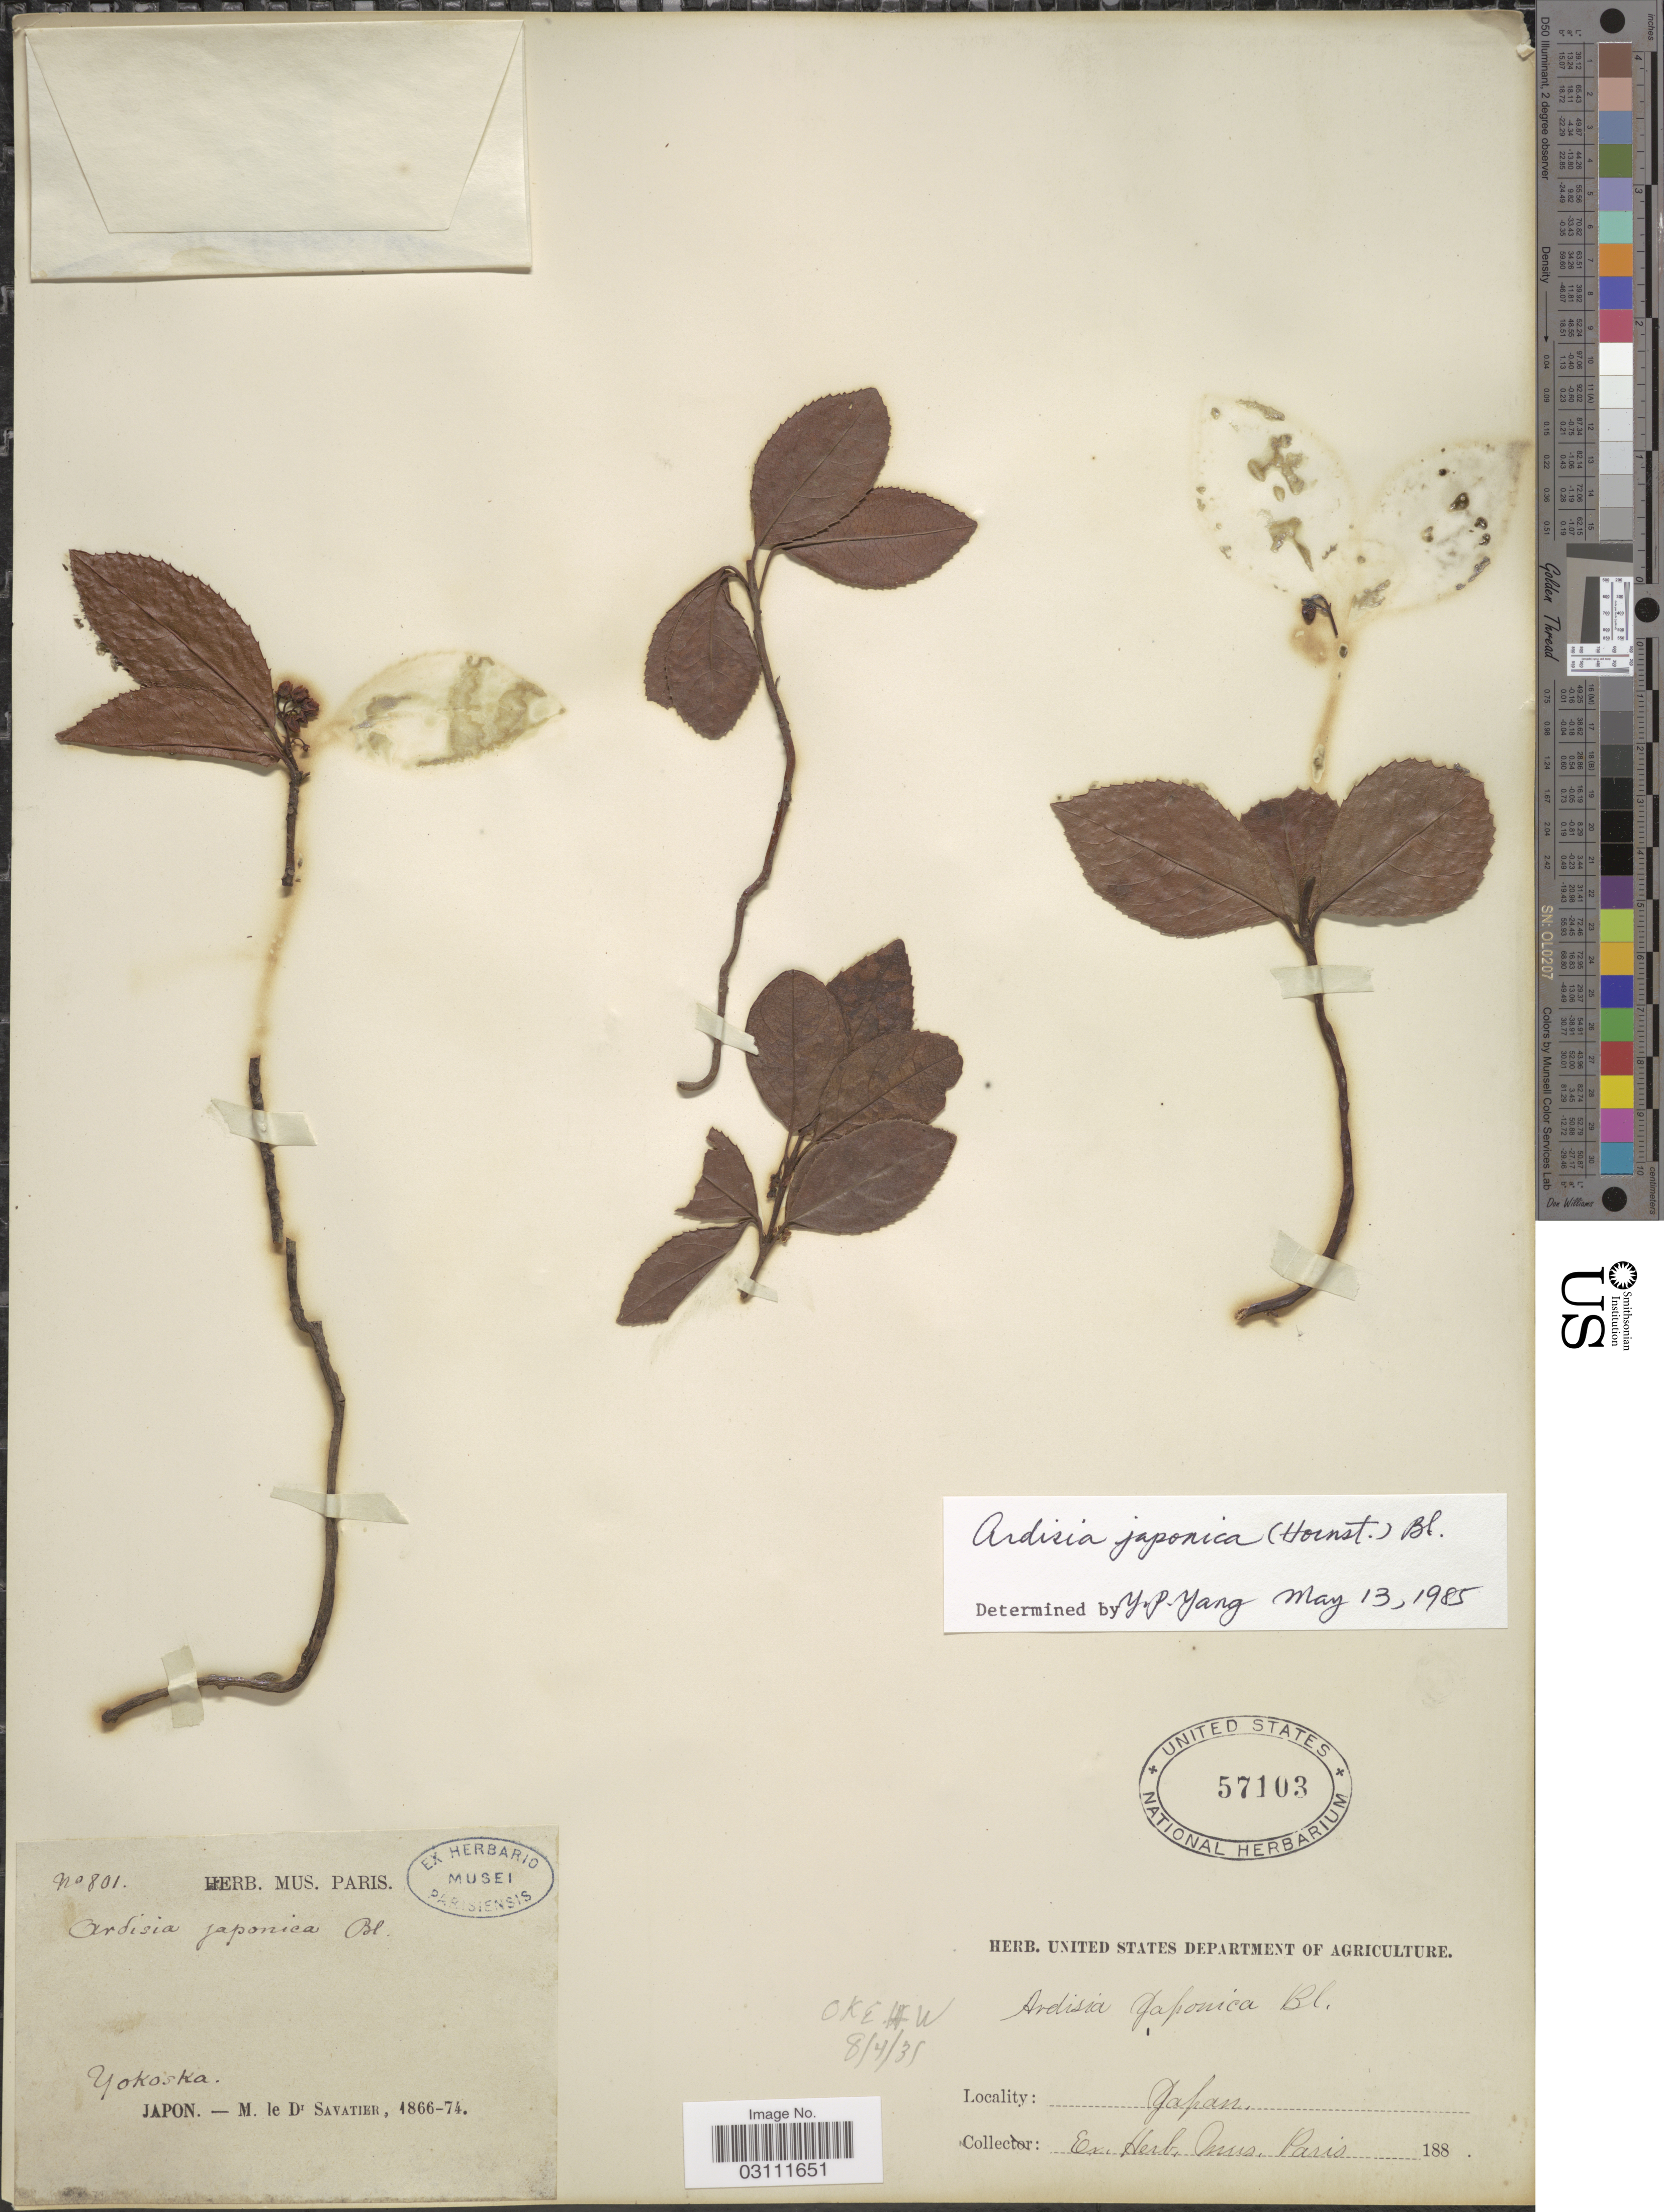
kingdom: Plantae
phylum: Tracheophyta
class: Magnoliopsida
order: Ericales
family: Primulaceae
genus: Ardisia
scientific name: Ardisia japonica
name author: (Thunb.) Blume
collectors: M. D' Savatier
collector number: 801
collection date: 1866/1874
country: Japan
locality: Yokoska.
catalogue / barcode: US 57103